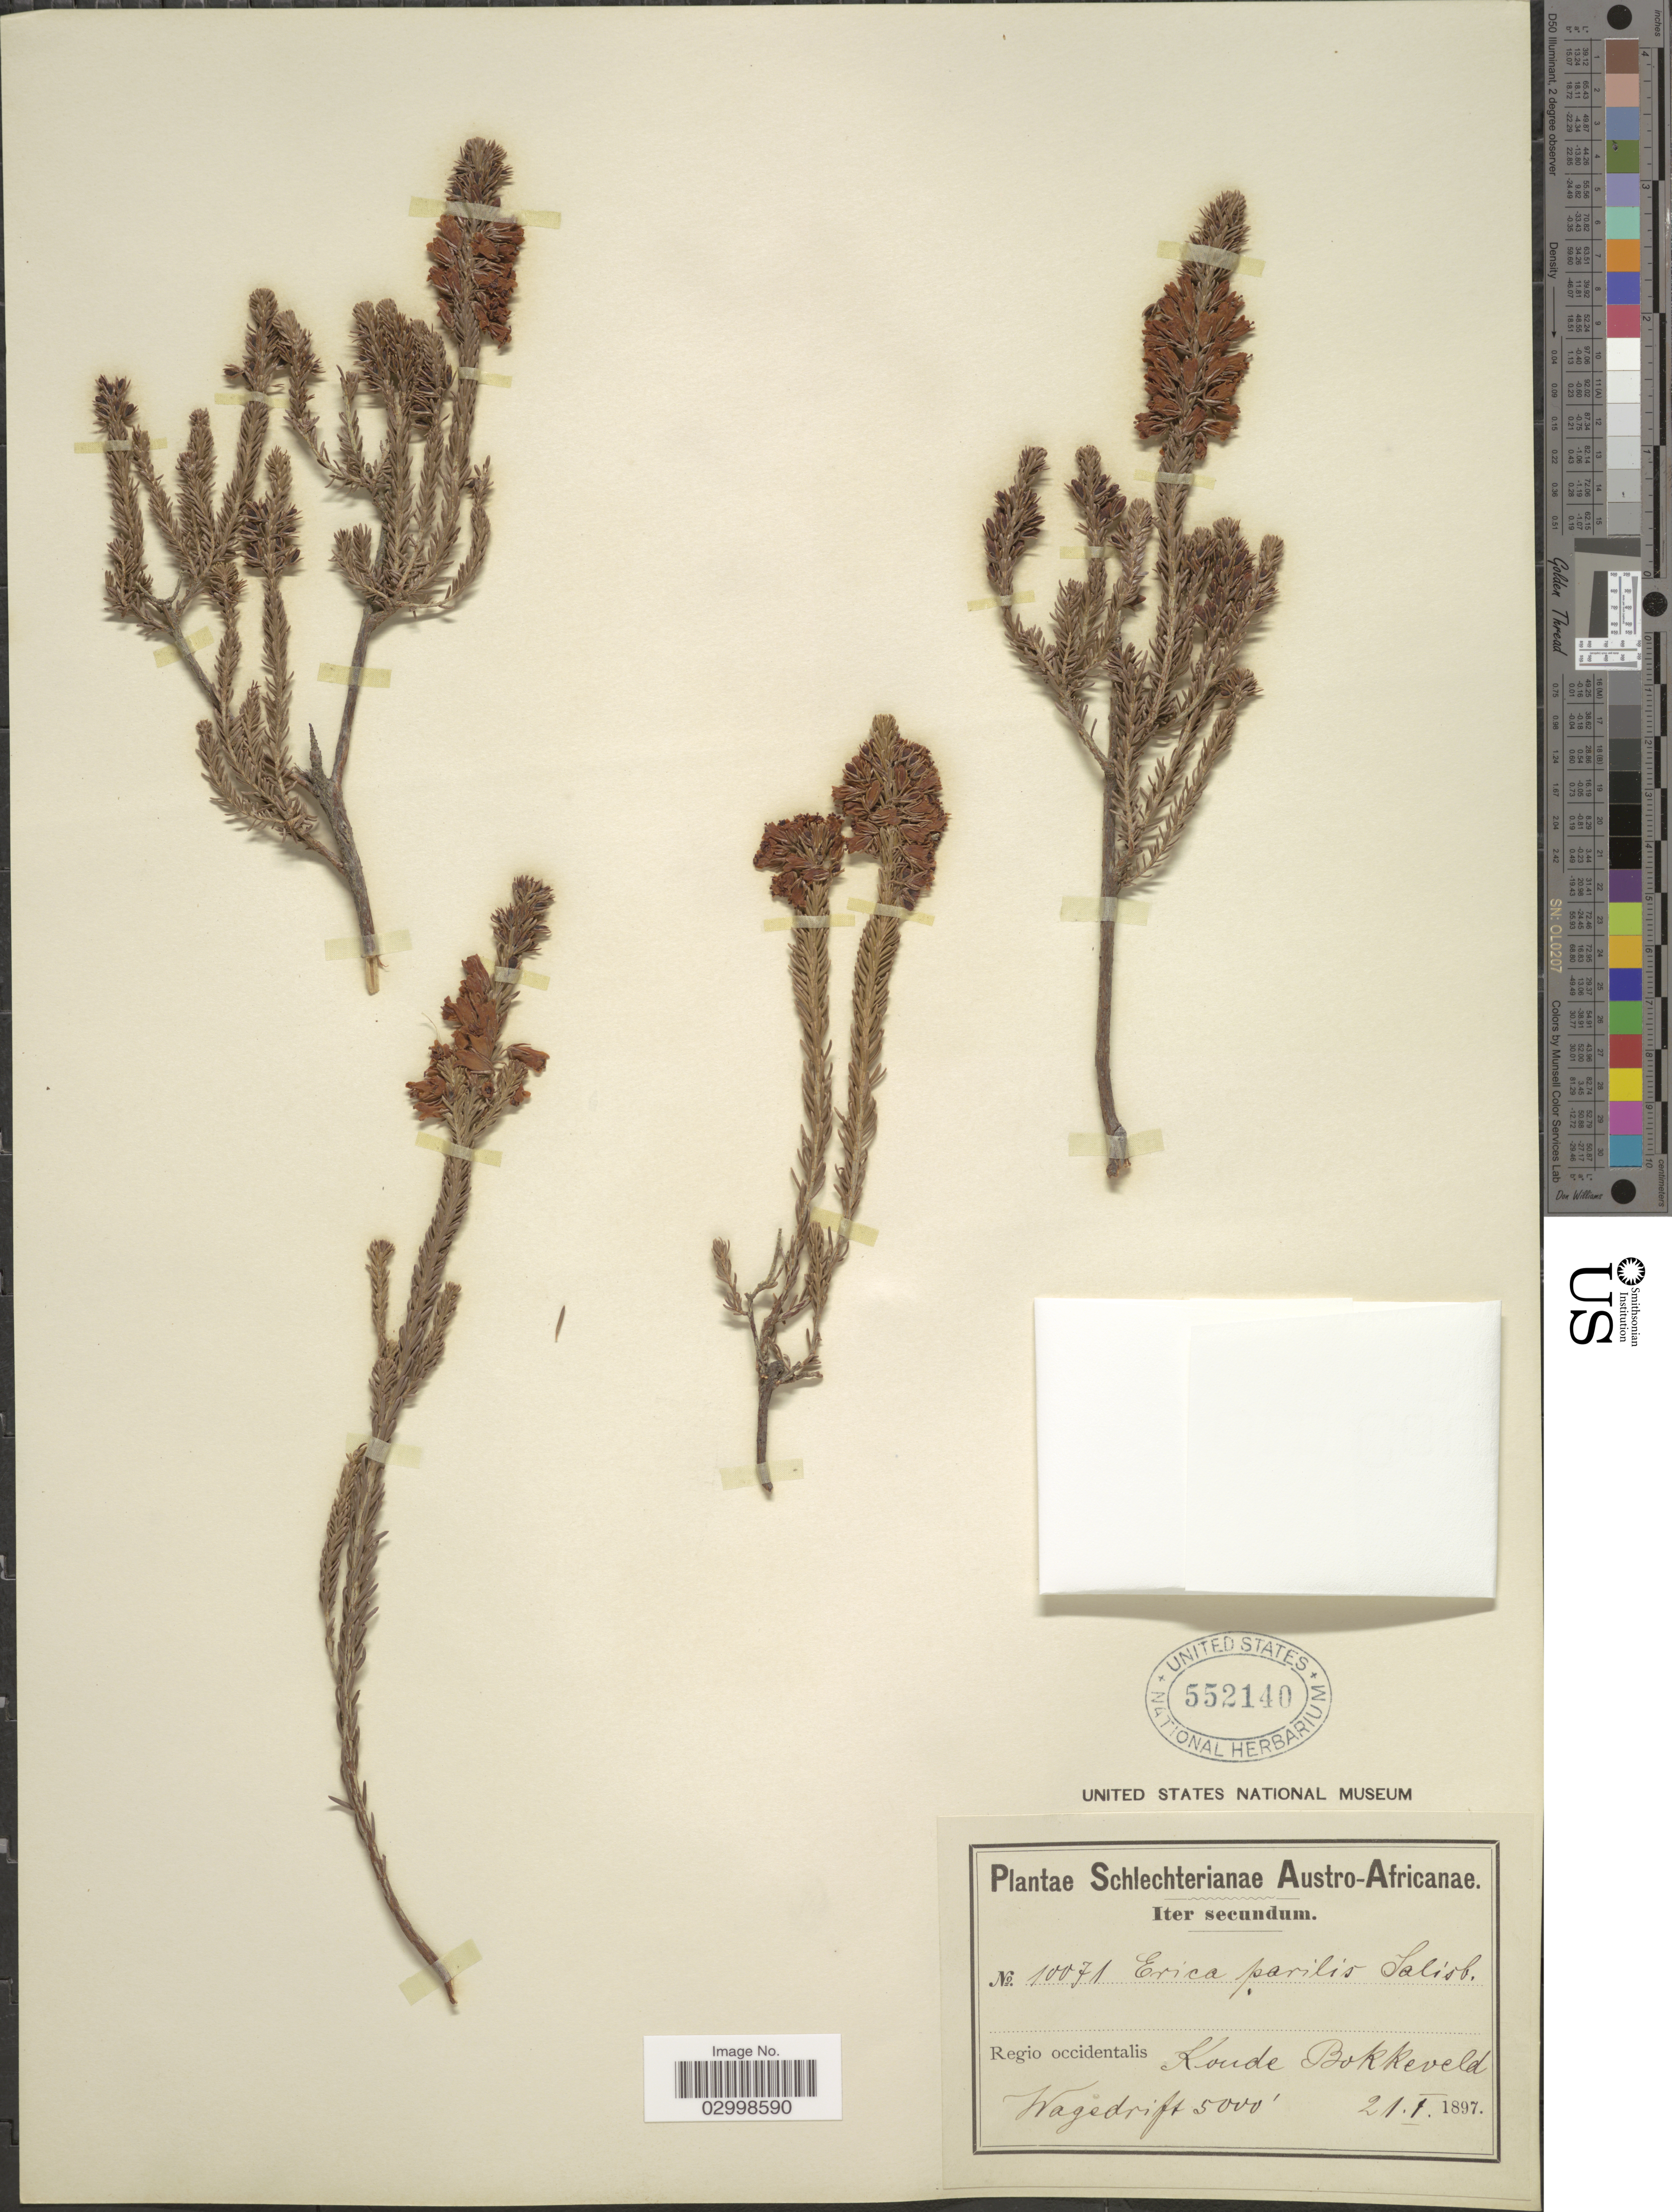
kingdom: Plantae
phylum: Tracheophyta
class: Magnoliopsida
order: Ericales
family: Ericaceae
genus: Erica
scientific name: Erica parilis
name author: Salisb.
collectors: Schlechter, --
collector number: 10071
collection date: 1897-01-21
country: South Africa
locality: Austro-Africanae, Regio occidentalis, Koude Bokkeveld, Wagedrift.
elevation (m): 1524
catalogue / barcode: US 552140